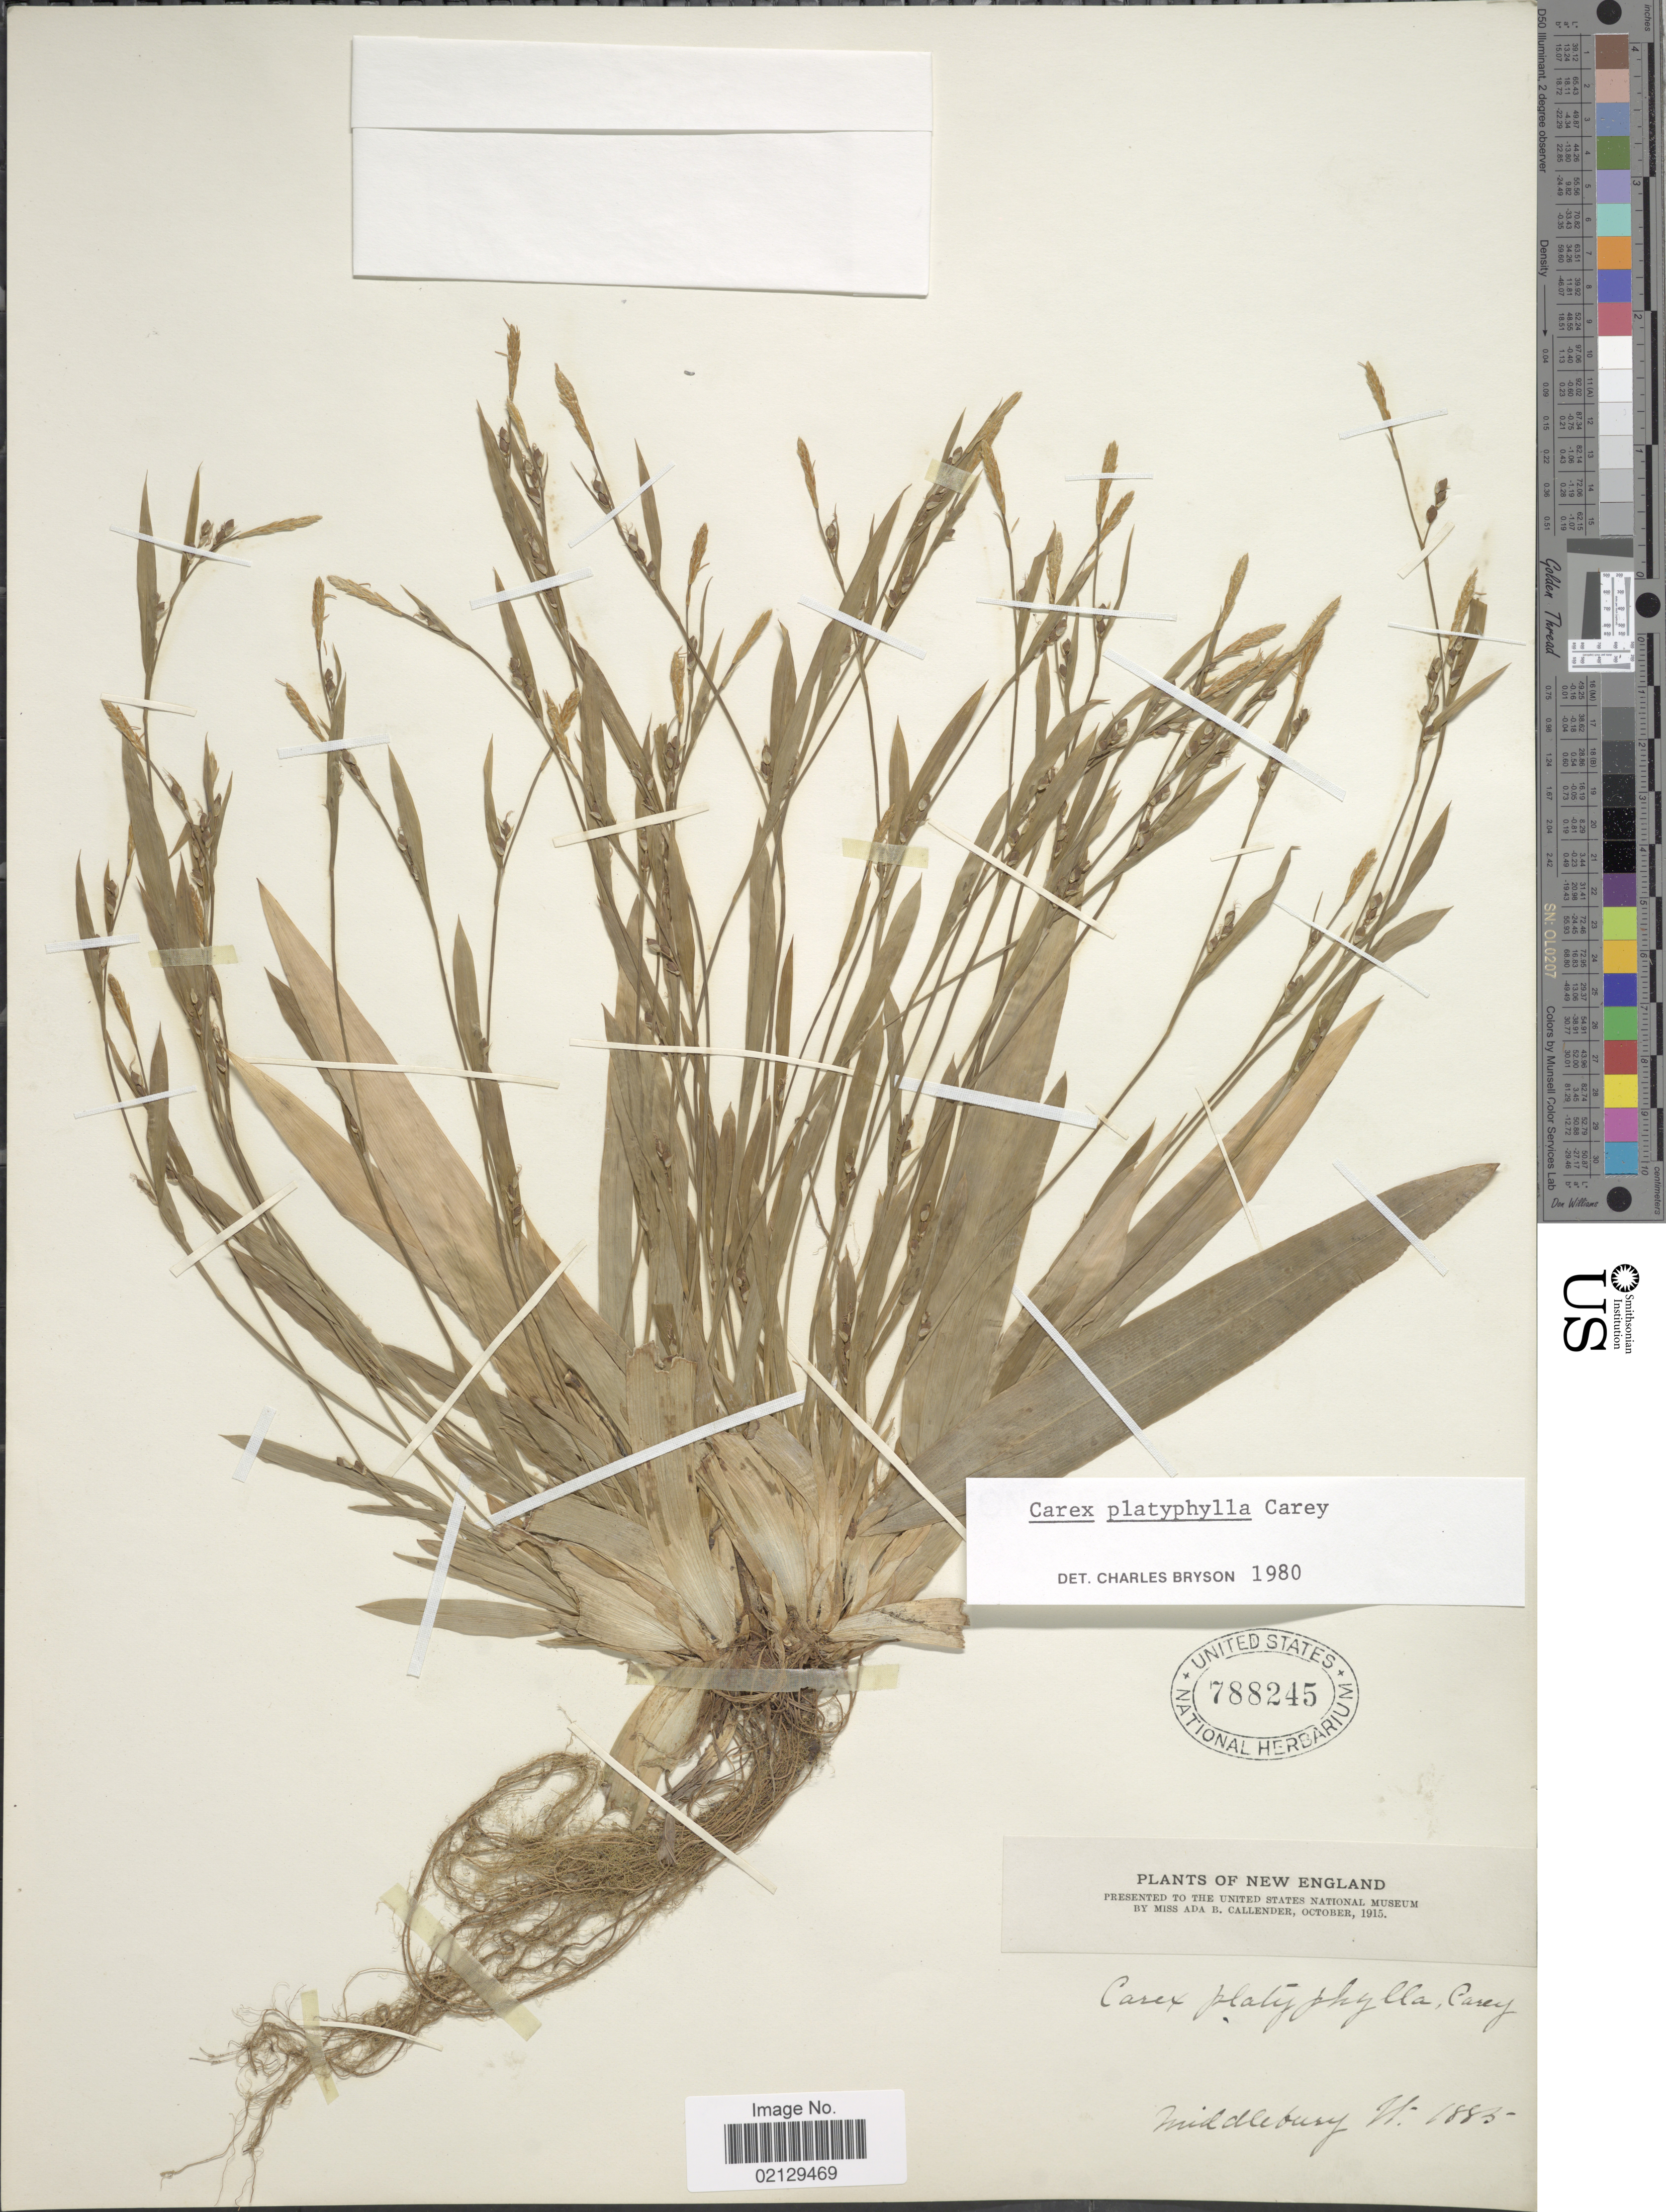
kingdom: Plantae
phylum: Tracheophyta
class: Liliopsida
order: Poales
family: Cyperaceae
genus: Carex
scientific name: Carex platyphylla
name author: J. Carey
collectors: A. Callender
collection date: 1885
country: United States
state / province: Vermont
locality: Middlebury, VT., New England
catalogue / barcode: US 788245